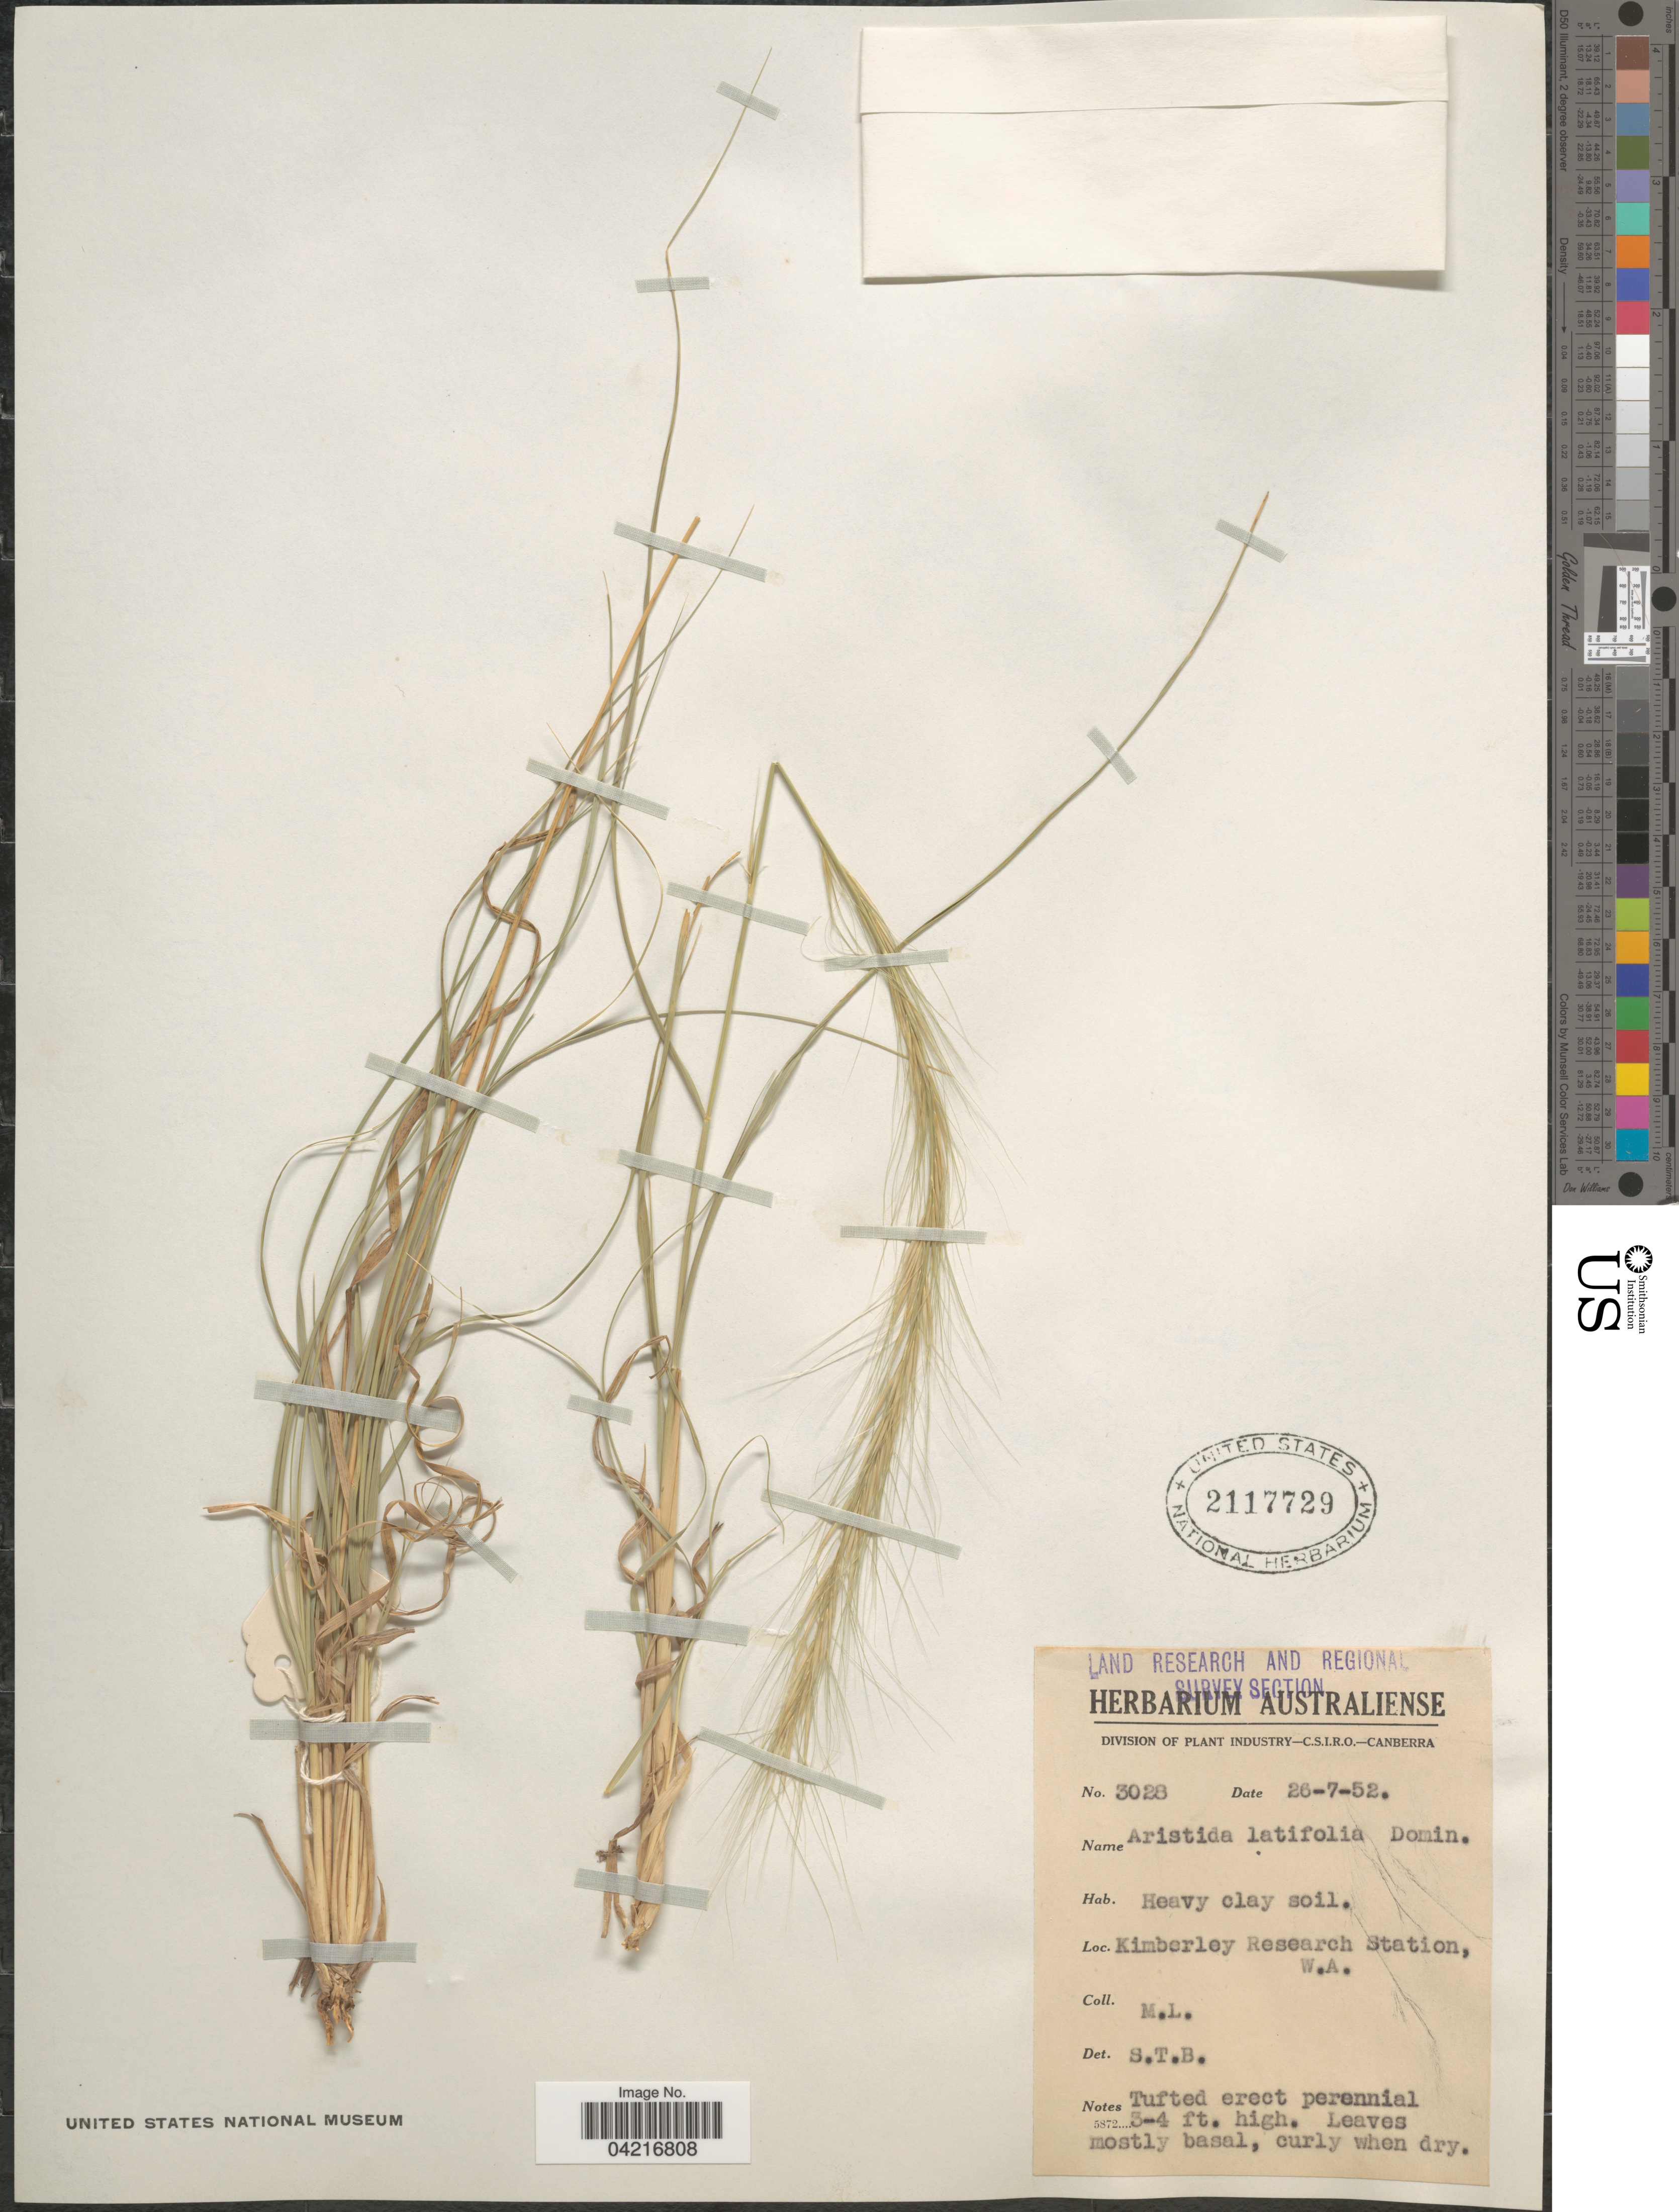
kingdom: Plantae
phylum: Tracheophyta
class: Liliopsida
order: Poales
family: Poaceae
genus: Aristida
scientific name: Aristida latifolia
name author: Domin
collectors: M. L.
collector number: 3028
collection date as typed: Transcribed d/m/y: 26/7/52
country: Australia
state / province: Western Australia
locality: Land Research and Regional Survey Section, C.S.I.R.O. Kimberley Research Station.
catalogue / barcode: US 2117729